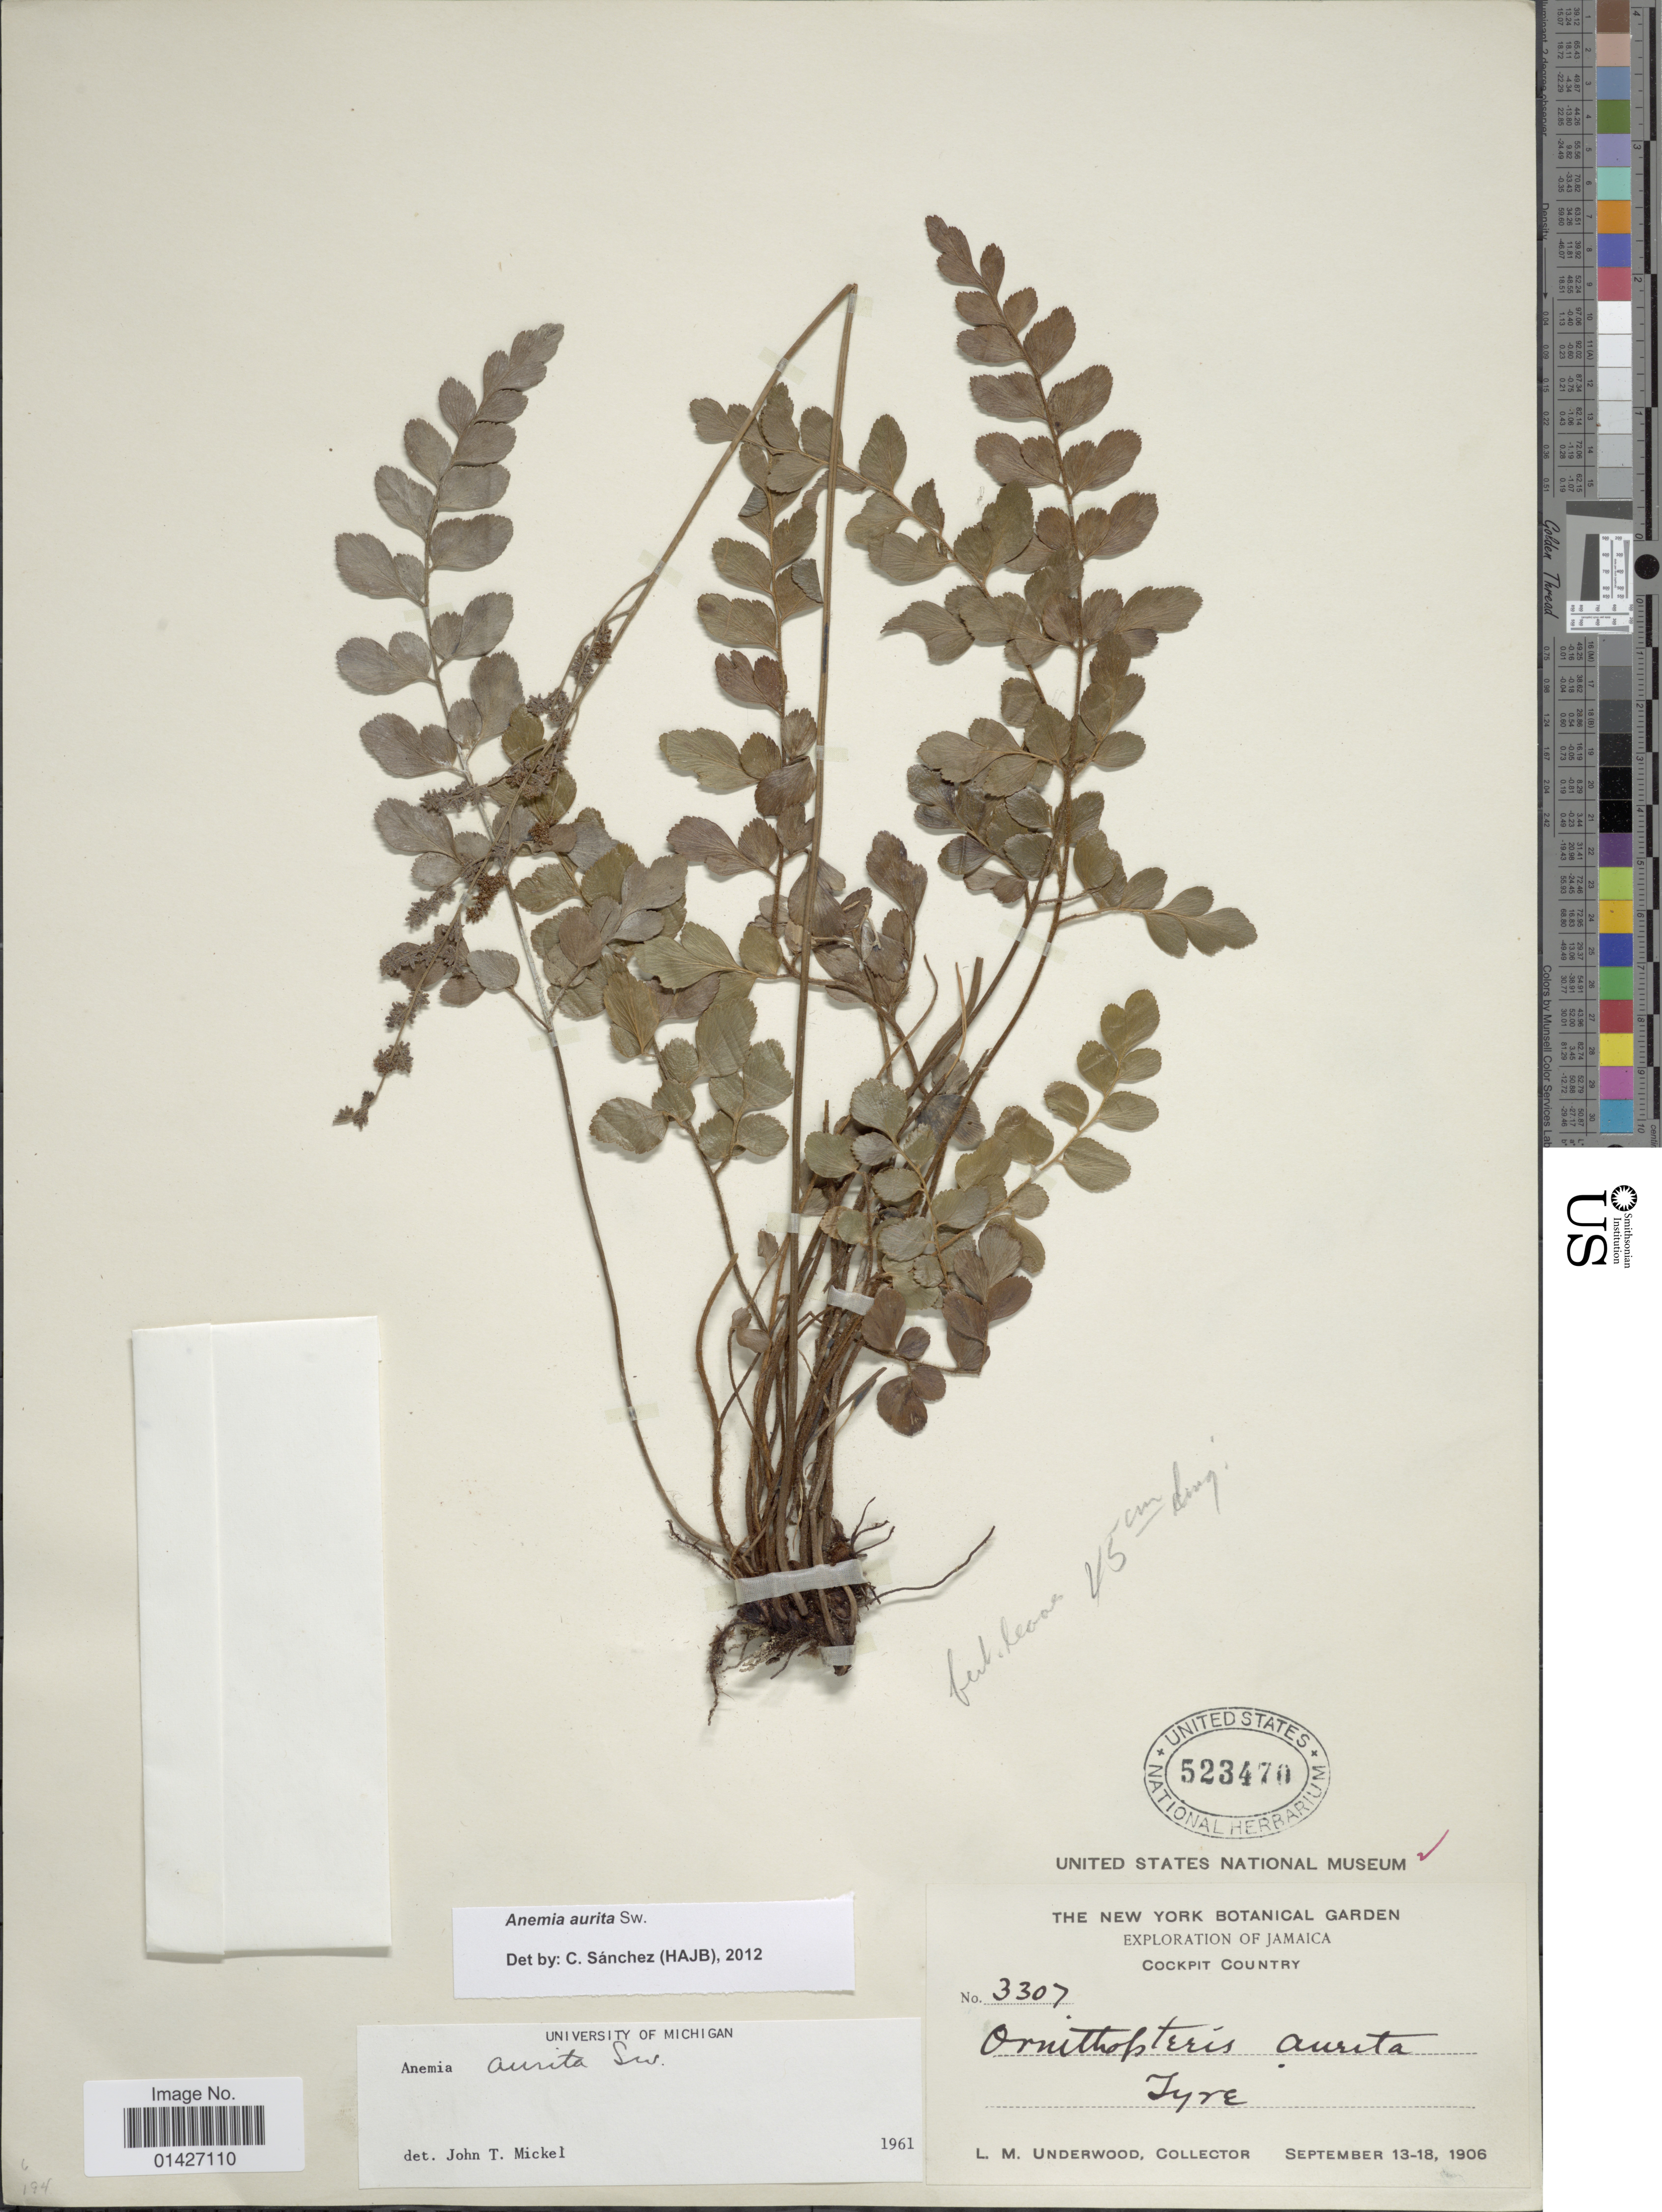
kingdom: Plantae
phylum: Tracheophyta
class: Polypodiopsida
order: Schizaeales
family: Anemiaceae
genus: Anemia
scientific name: Anemia aurita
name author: Sw.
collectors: L. M. Underwood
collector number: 3307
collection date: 1906-09-13/1906-09-18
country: Jamaica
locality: Cockpit Country.Tyre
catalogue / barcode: US 523470